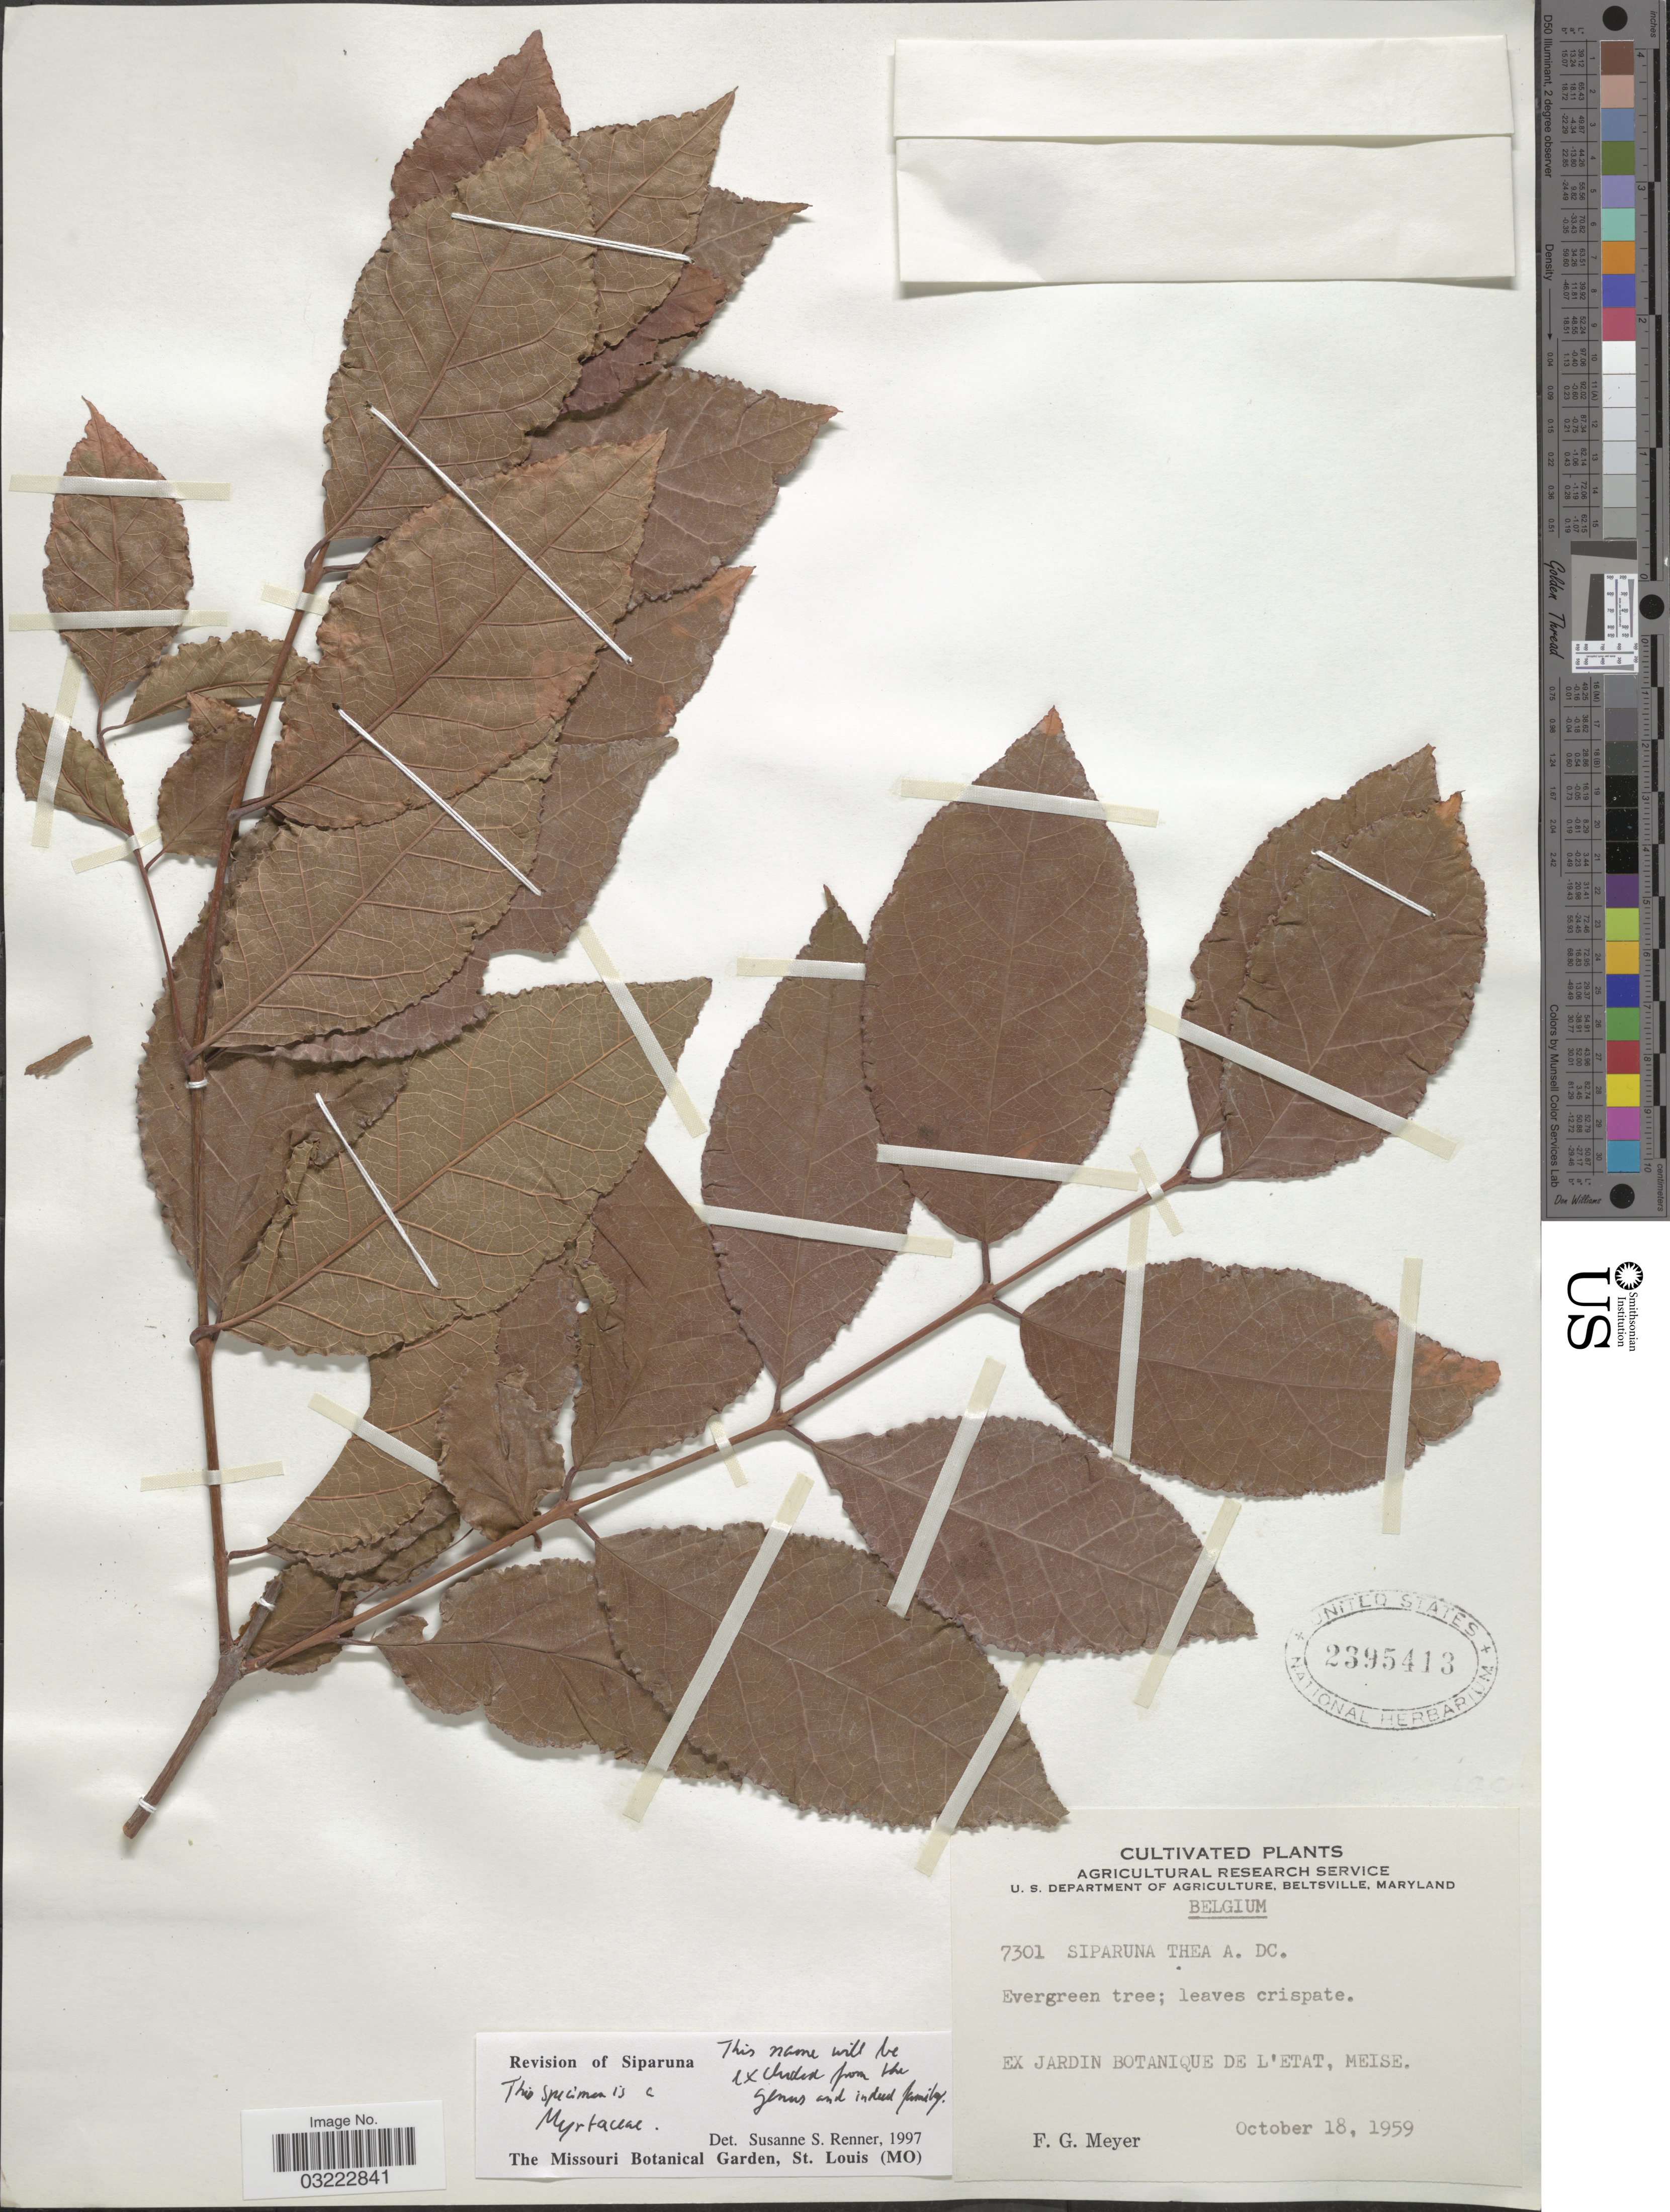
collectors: F. G. Meyer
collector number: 7301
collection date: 1959-10-18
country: Belgium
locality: Ex Jardin Botanique de L'Etat, Meise.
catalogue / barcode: US 2395413